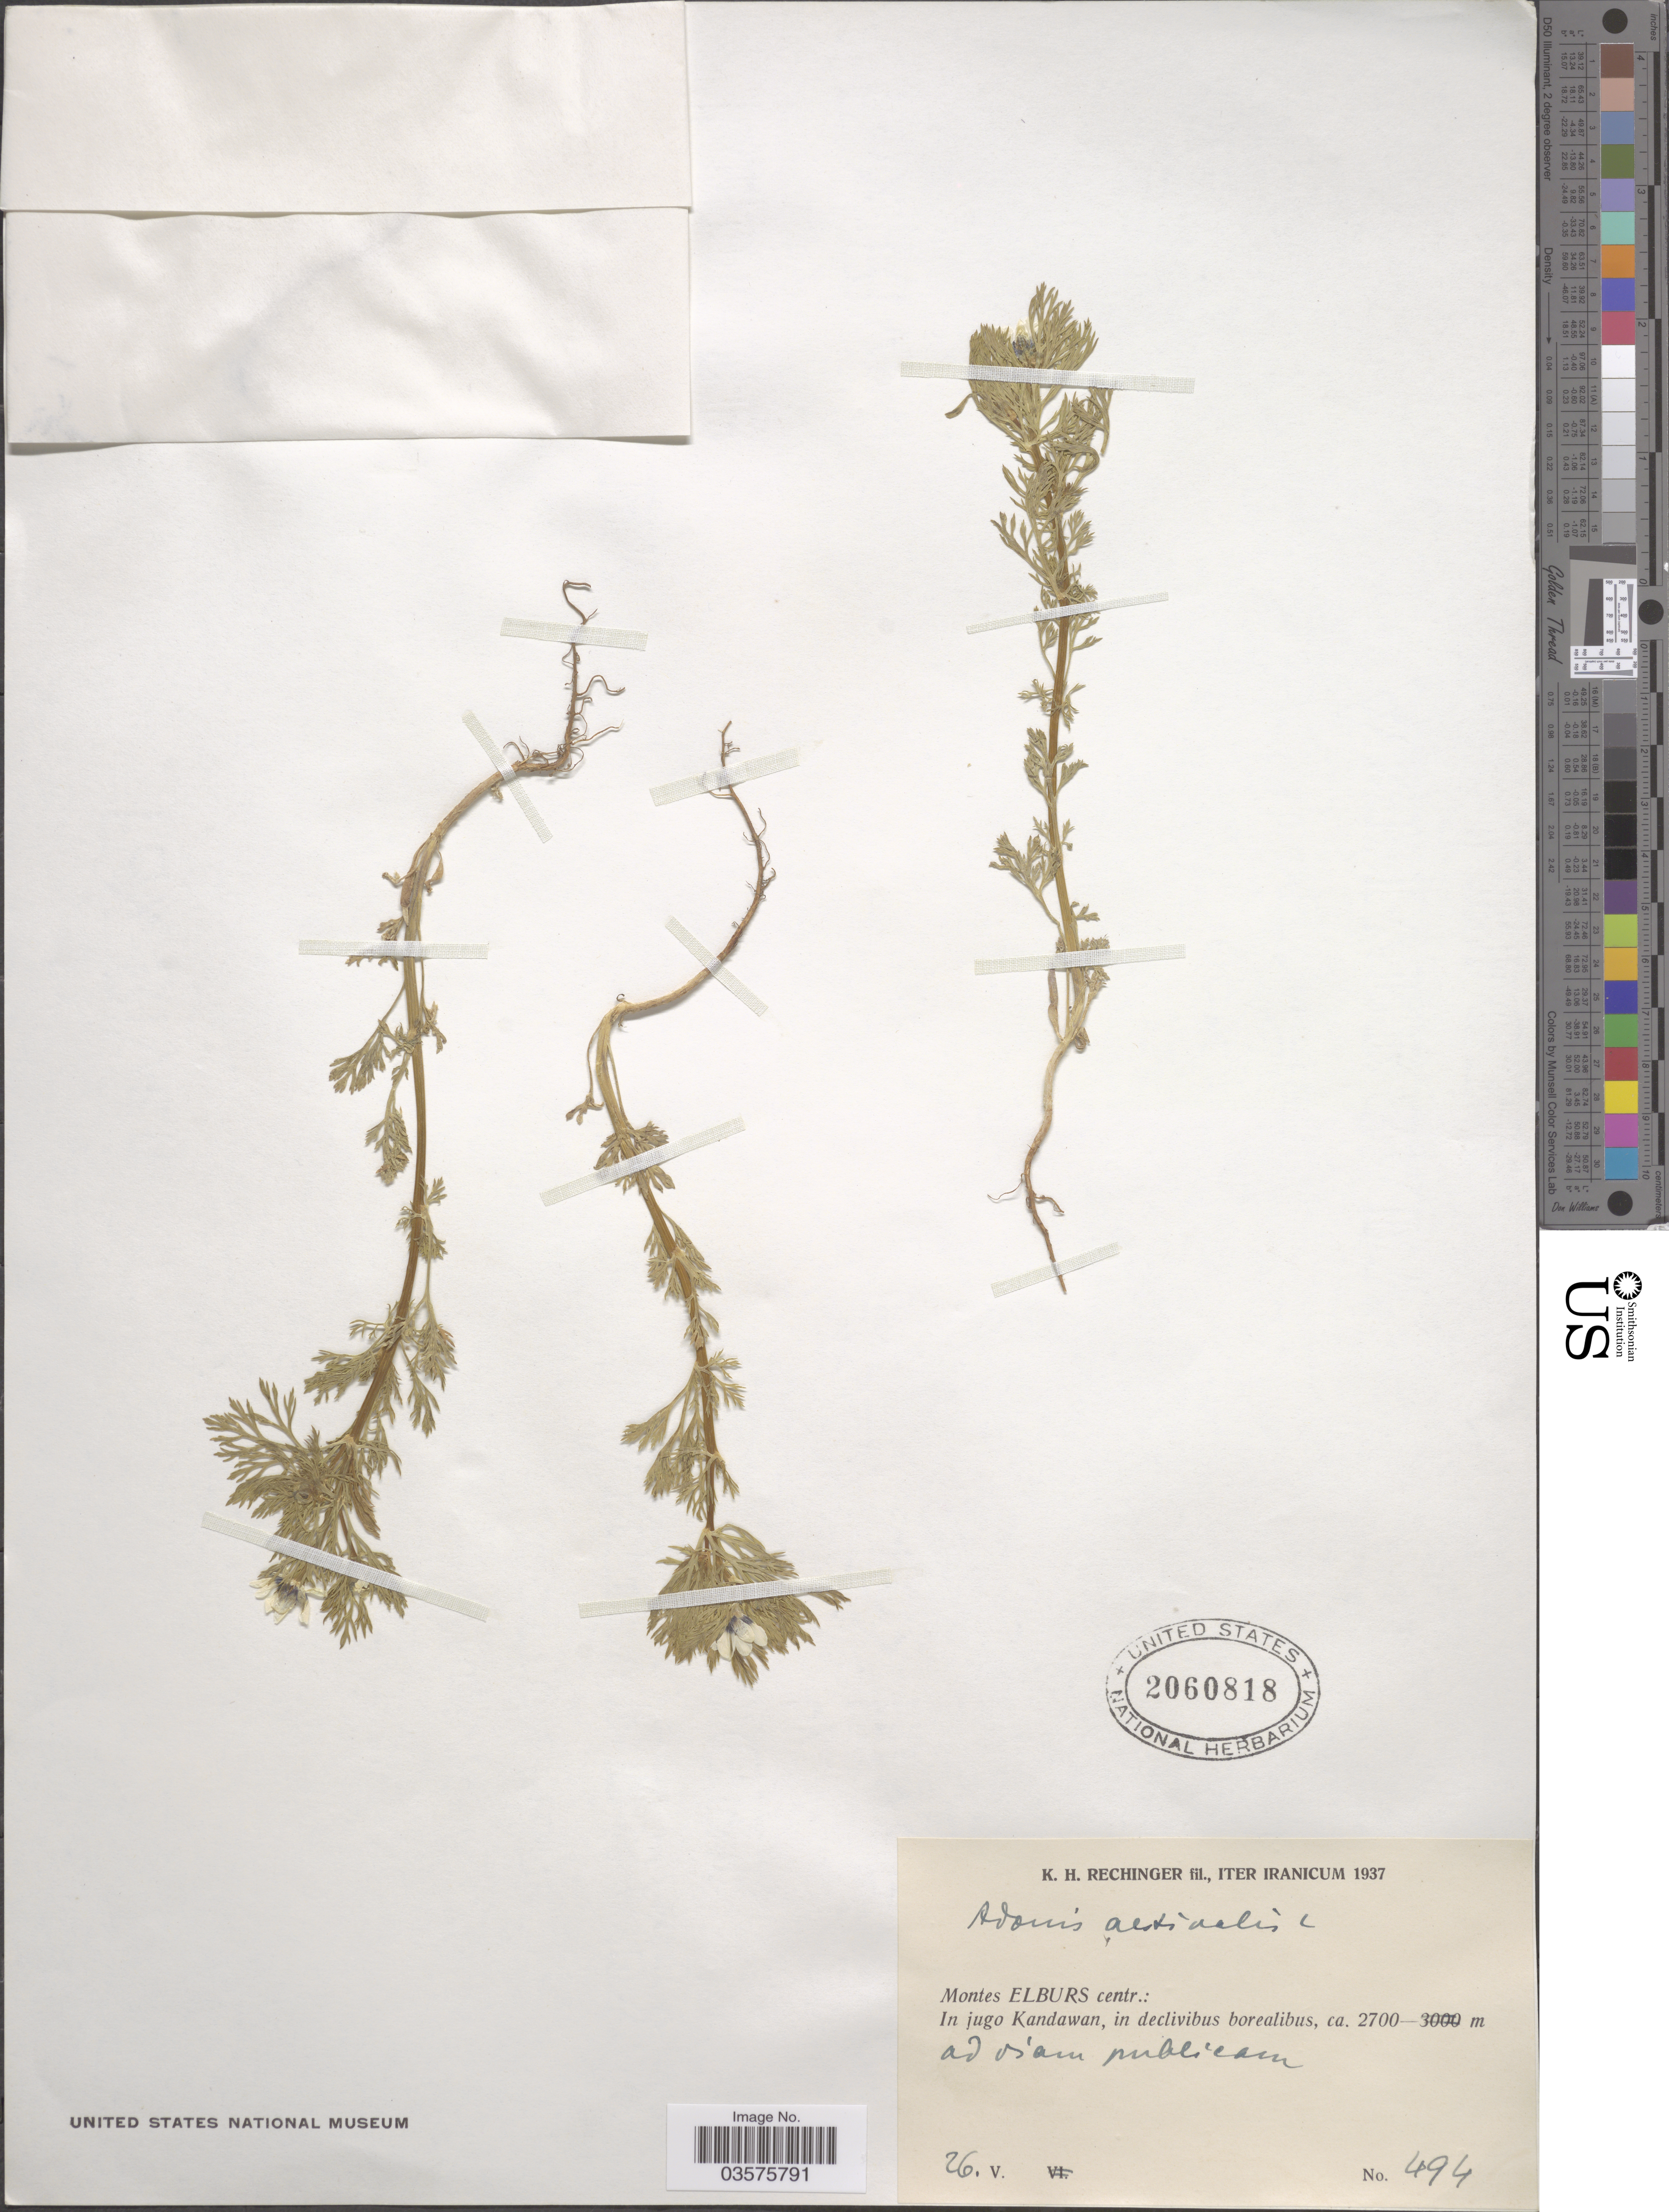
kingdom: Plantae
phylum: Tracheophyta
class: Magnoliopsida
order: Ranunculales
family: Ranunculaceae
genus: Adonis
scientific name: Adonis aestivalis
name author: L.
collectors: K. H. Rechinger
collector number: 494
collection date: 1937-05-26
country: Iran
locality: Iter Iranicum. Montes Elburs centr.: In jugo Kandawan, in declivibus borealibus.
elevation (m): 2700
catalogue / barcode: US 2060818